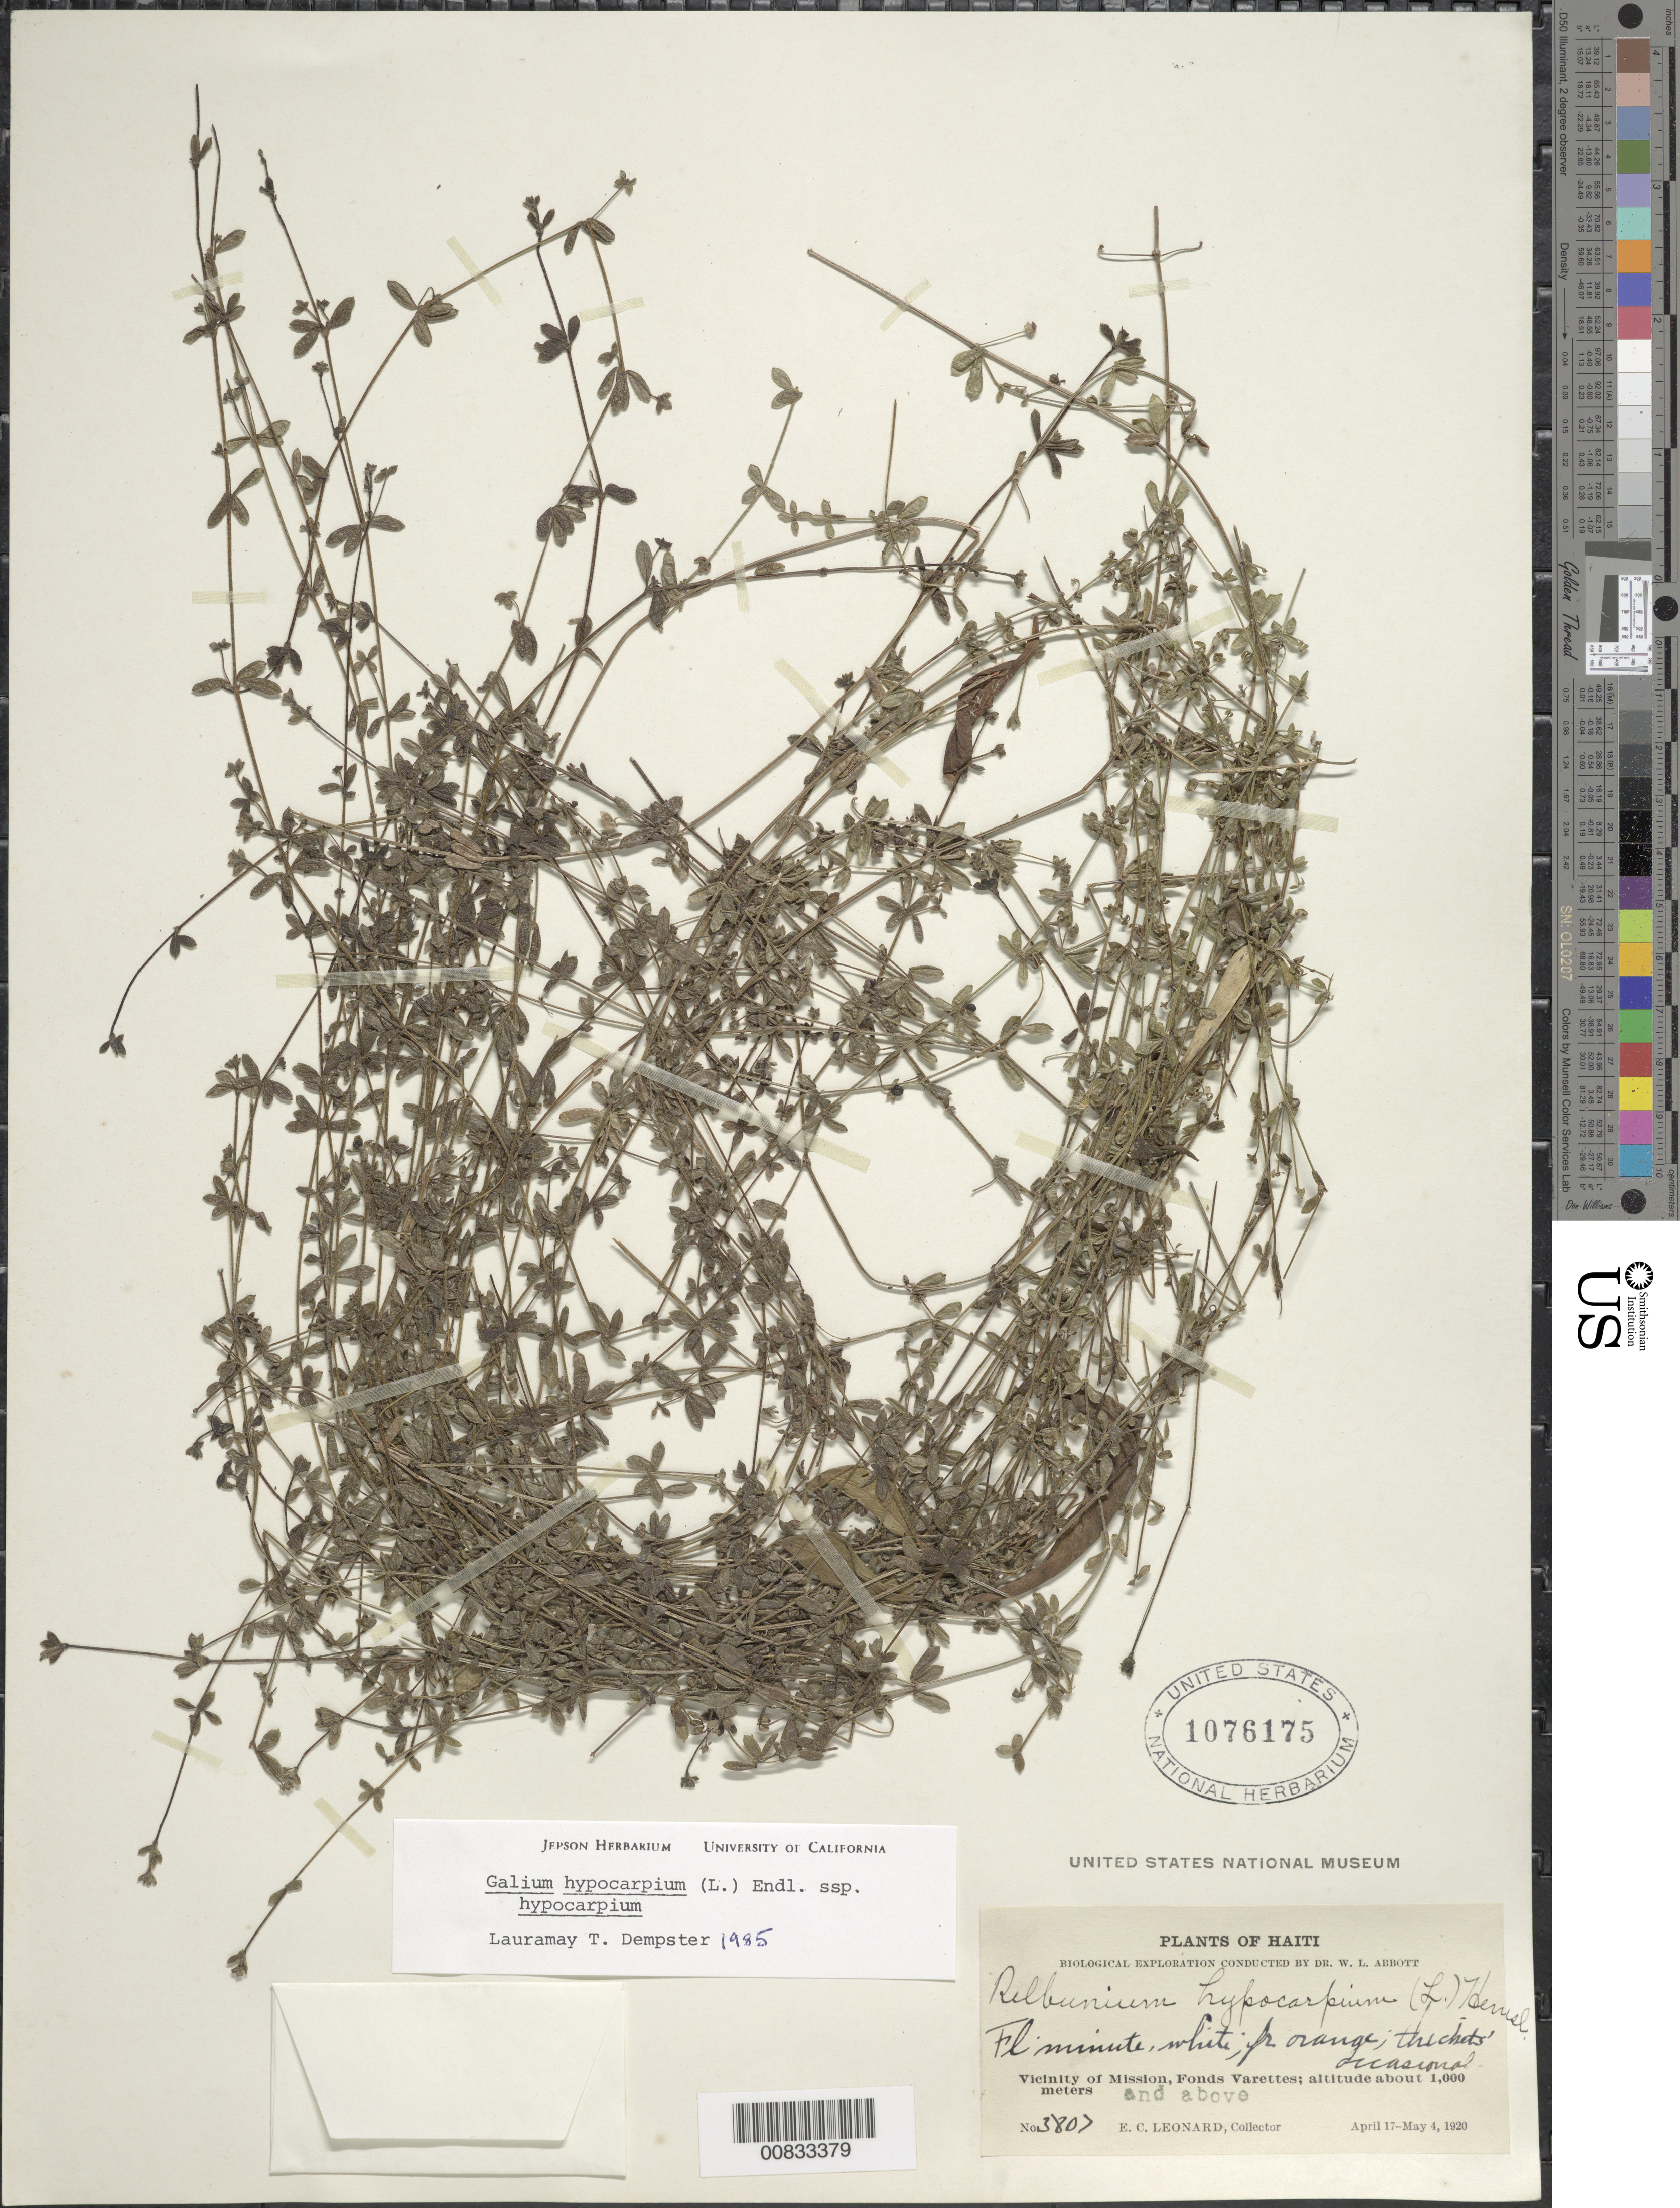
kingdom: Plantae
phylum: Tracheophyta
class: Magnoliopsida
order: Gentianales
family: Rubiaceae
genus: Galium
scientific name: Galium hypocarpium subsp. hypocarpium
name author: (L.) Endl. ex Griseb.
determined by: Dempster, L. T.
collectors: E. C. Leonard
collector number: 3807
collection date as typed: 17 Apr 1920 to 04 May 1920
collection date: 1920-04-17/1920-05-04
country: Haiti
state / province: Ouest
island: Hispaniola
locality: Vicinity of Mission, Fond Verrettes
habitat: Thickets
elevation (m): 1000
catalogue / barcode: US 1076175